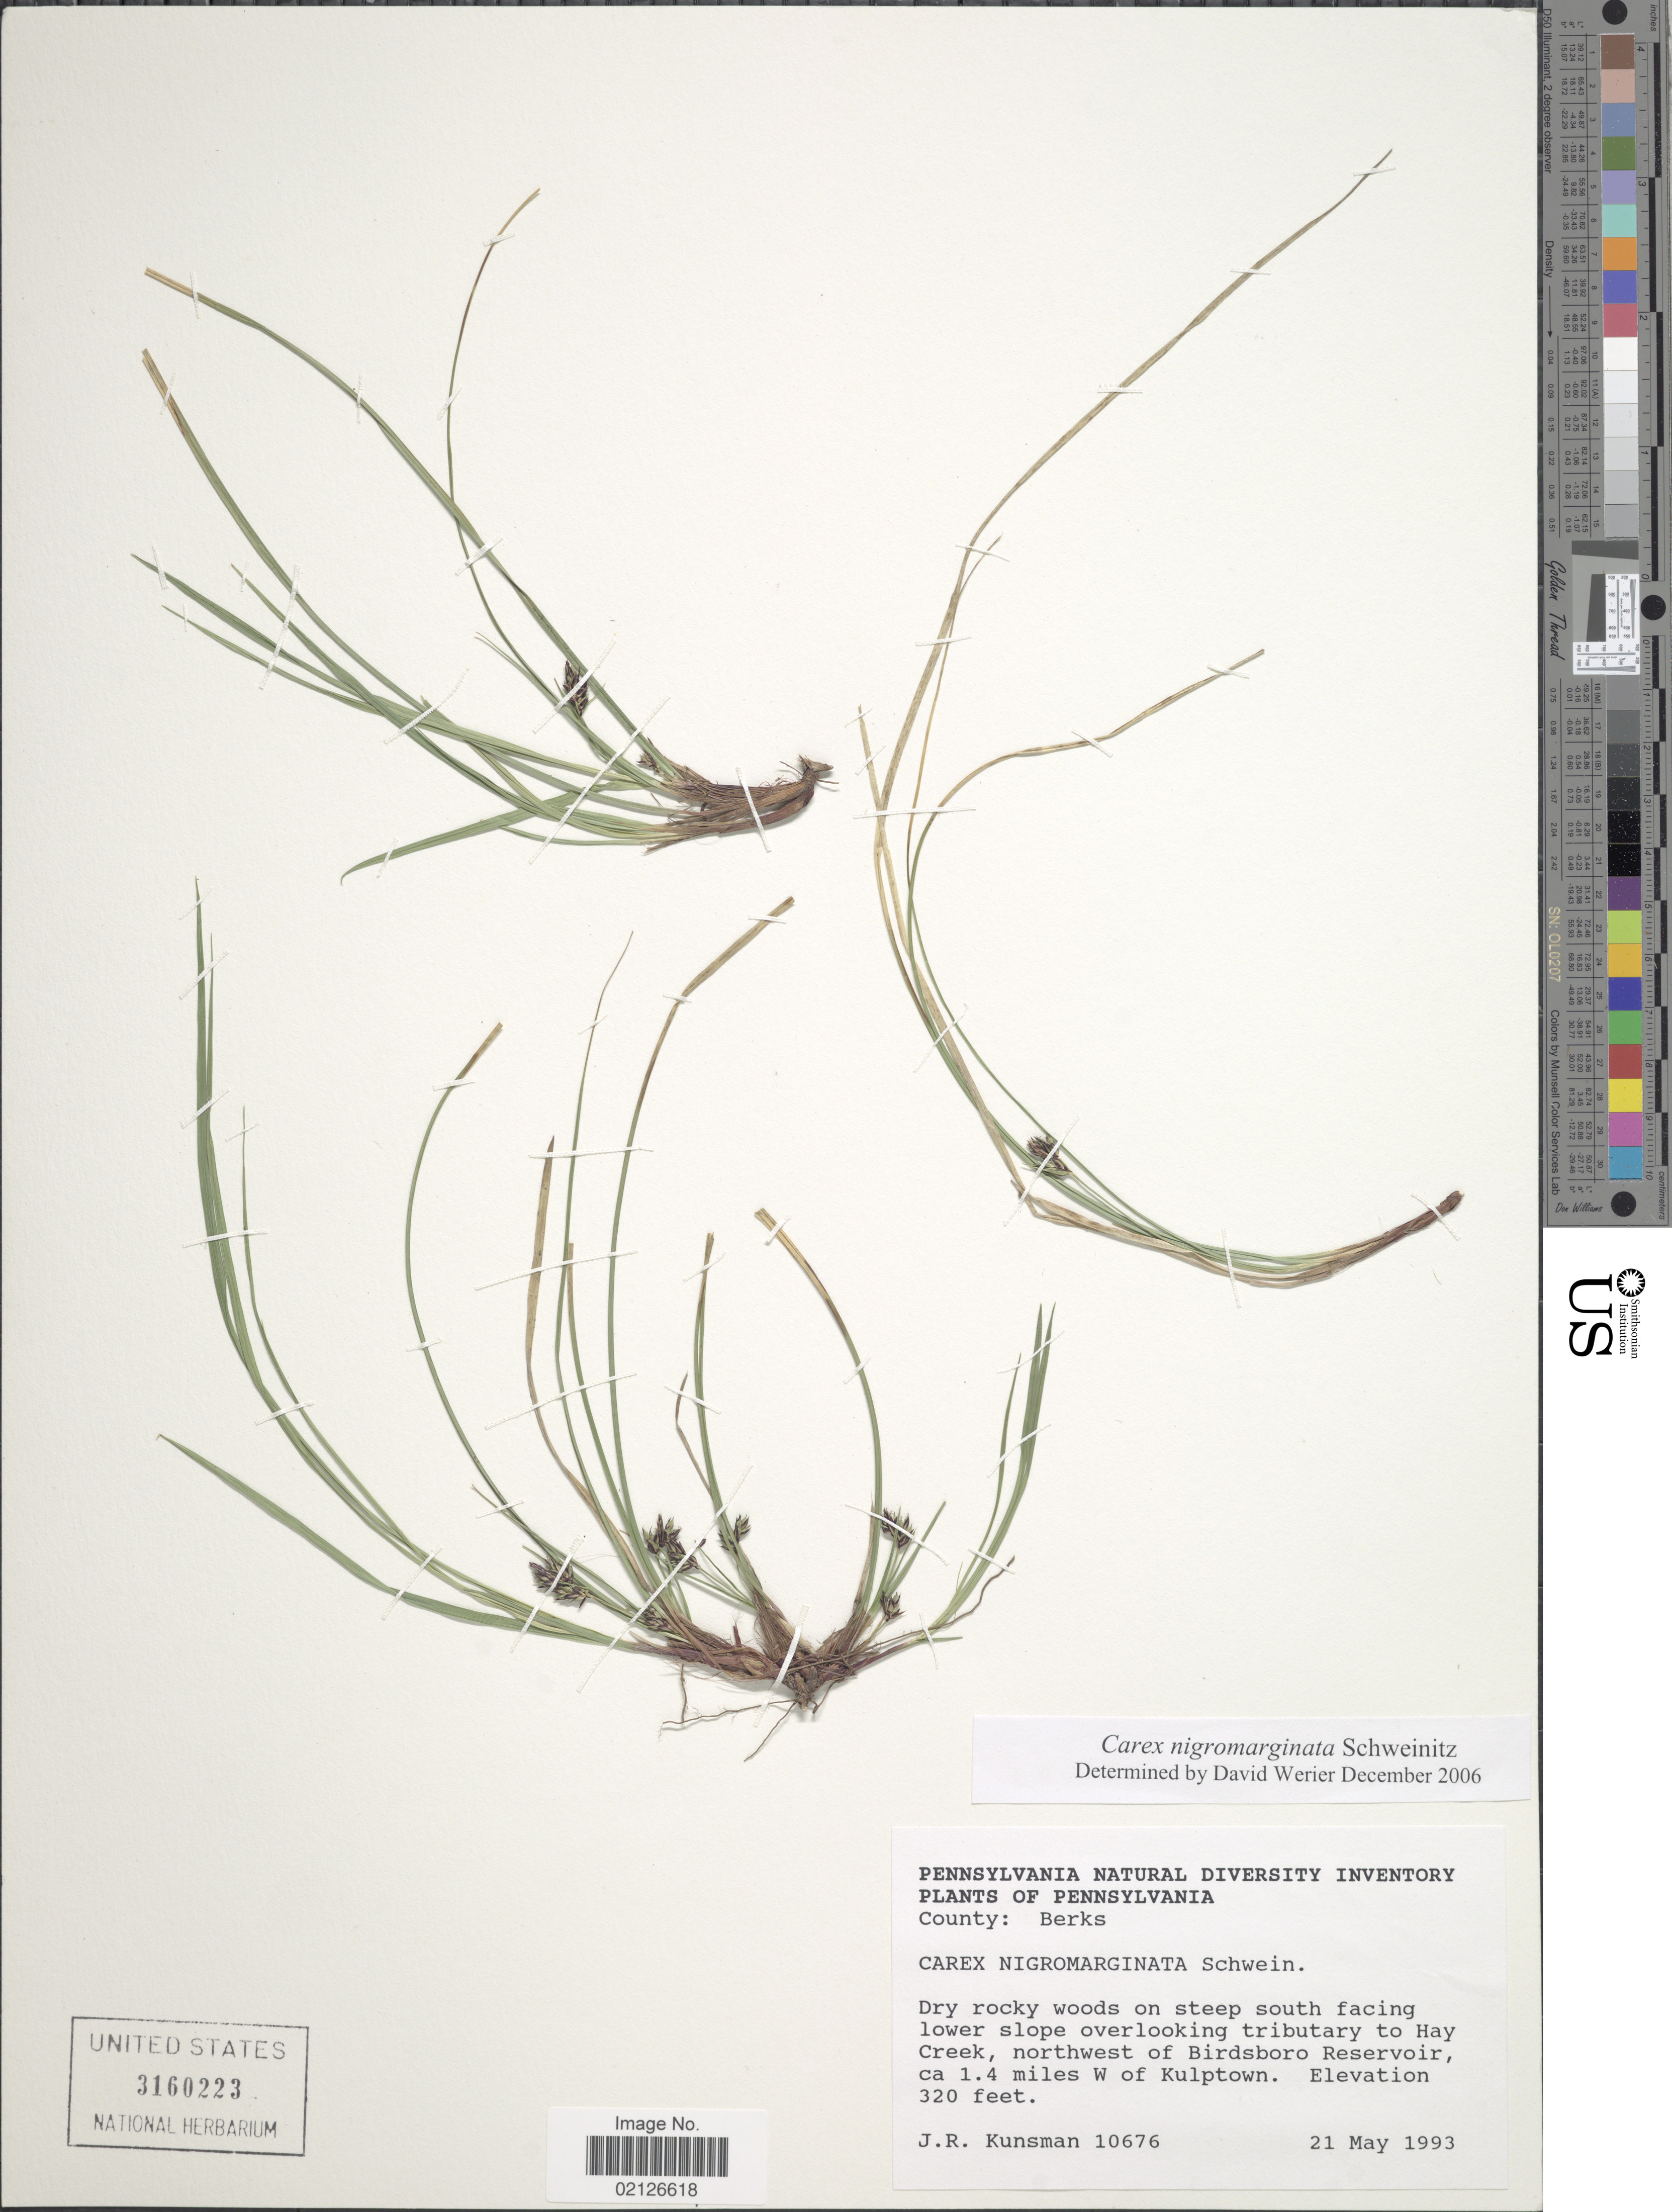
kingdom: Plantae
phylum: Tracheophyta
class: Liliopsida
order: Poales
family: Cyperaceae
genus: Carex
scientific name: Carex nigromarginata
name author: Schwein.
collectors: J. Kunsman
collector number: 10676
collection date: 1993-05-21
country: United States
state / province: Pennsylvania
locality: County: Berks, dry rocky woods on steep south facing lower slope overlooking tributary to Hay Creek, northwest of Birdsboro Reservoir, ca. 1.4 miles W of Kulptown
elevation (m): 98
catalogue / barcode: US 3160223